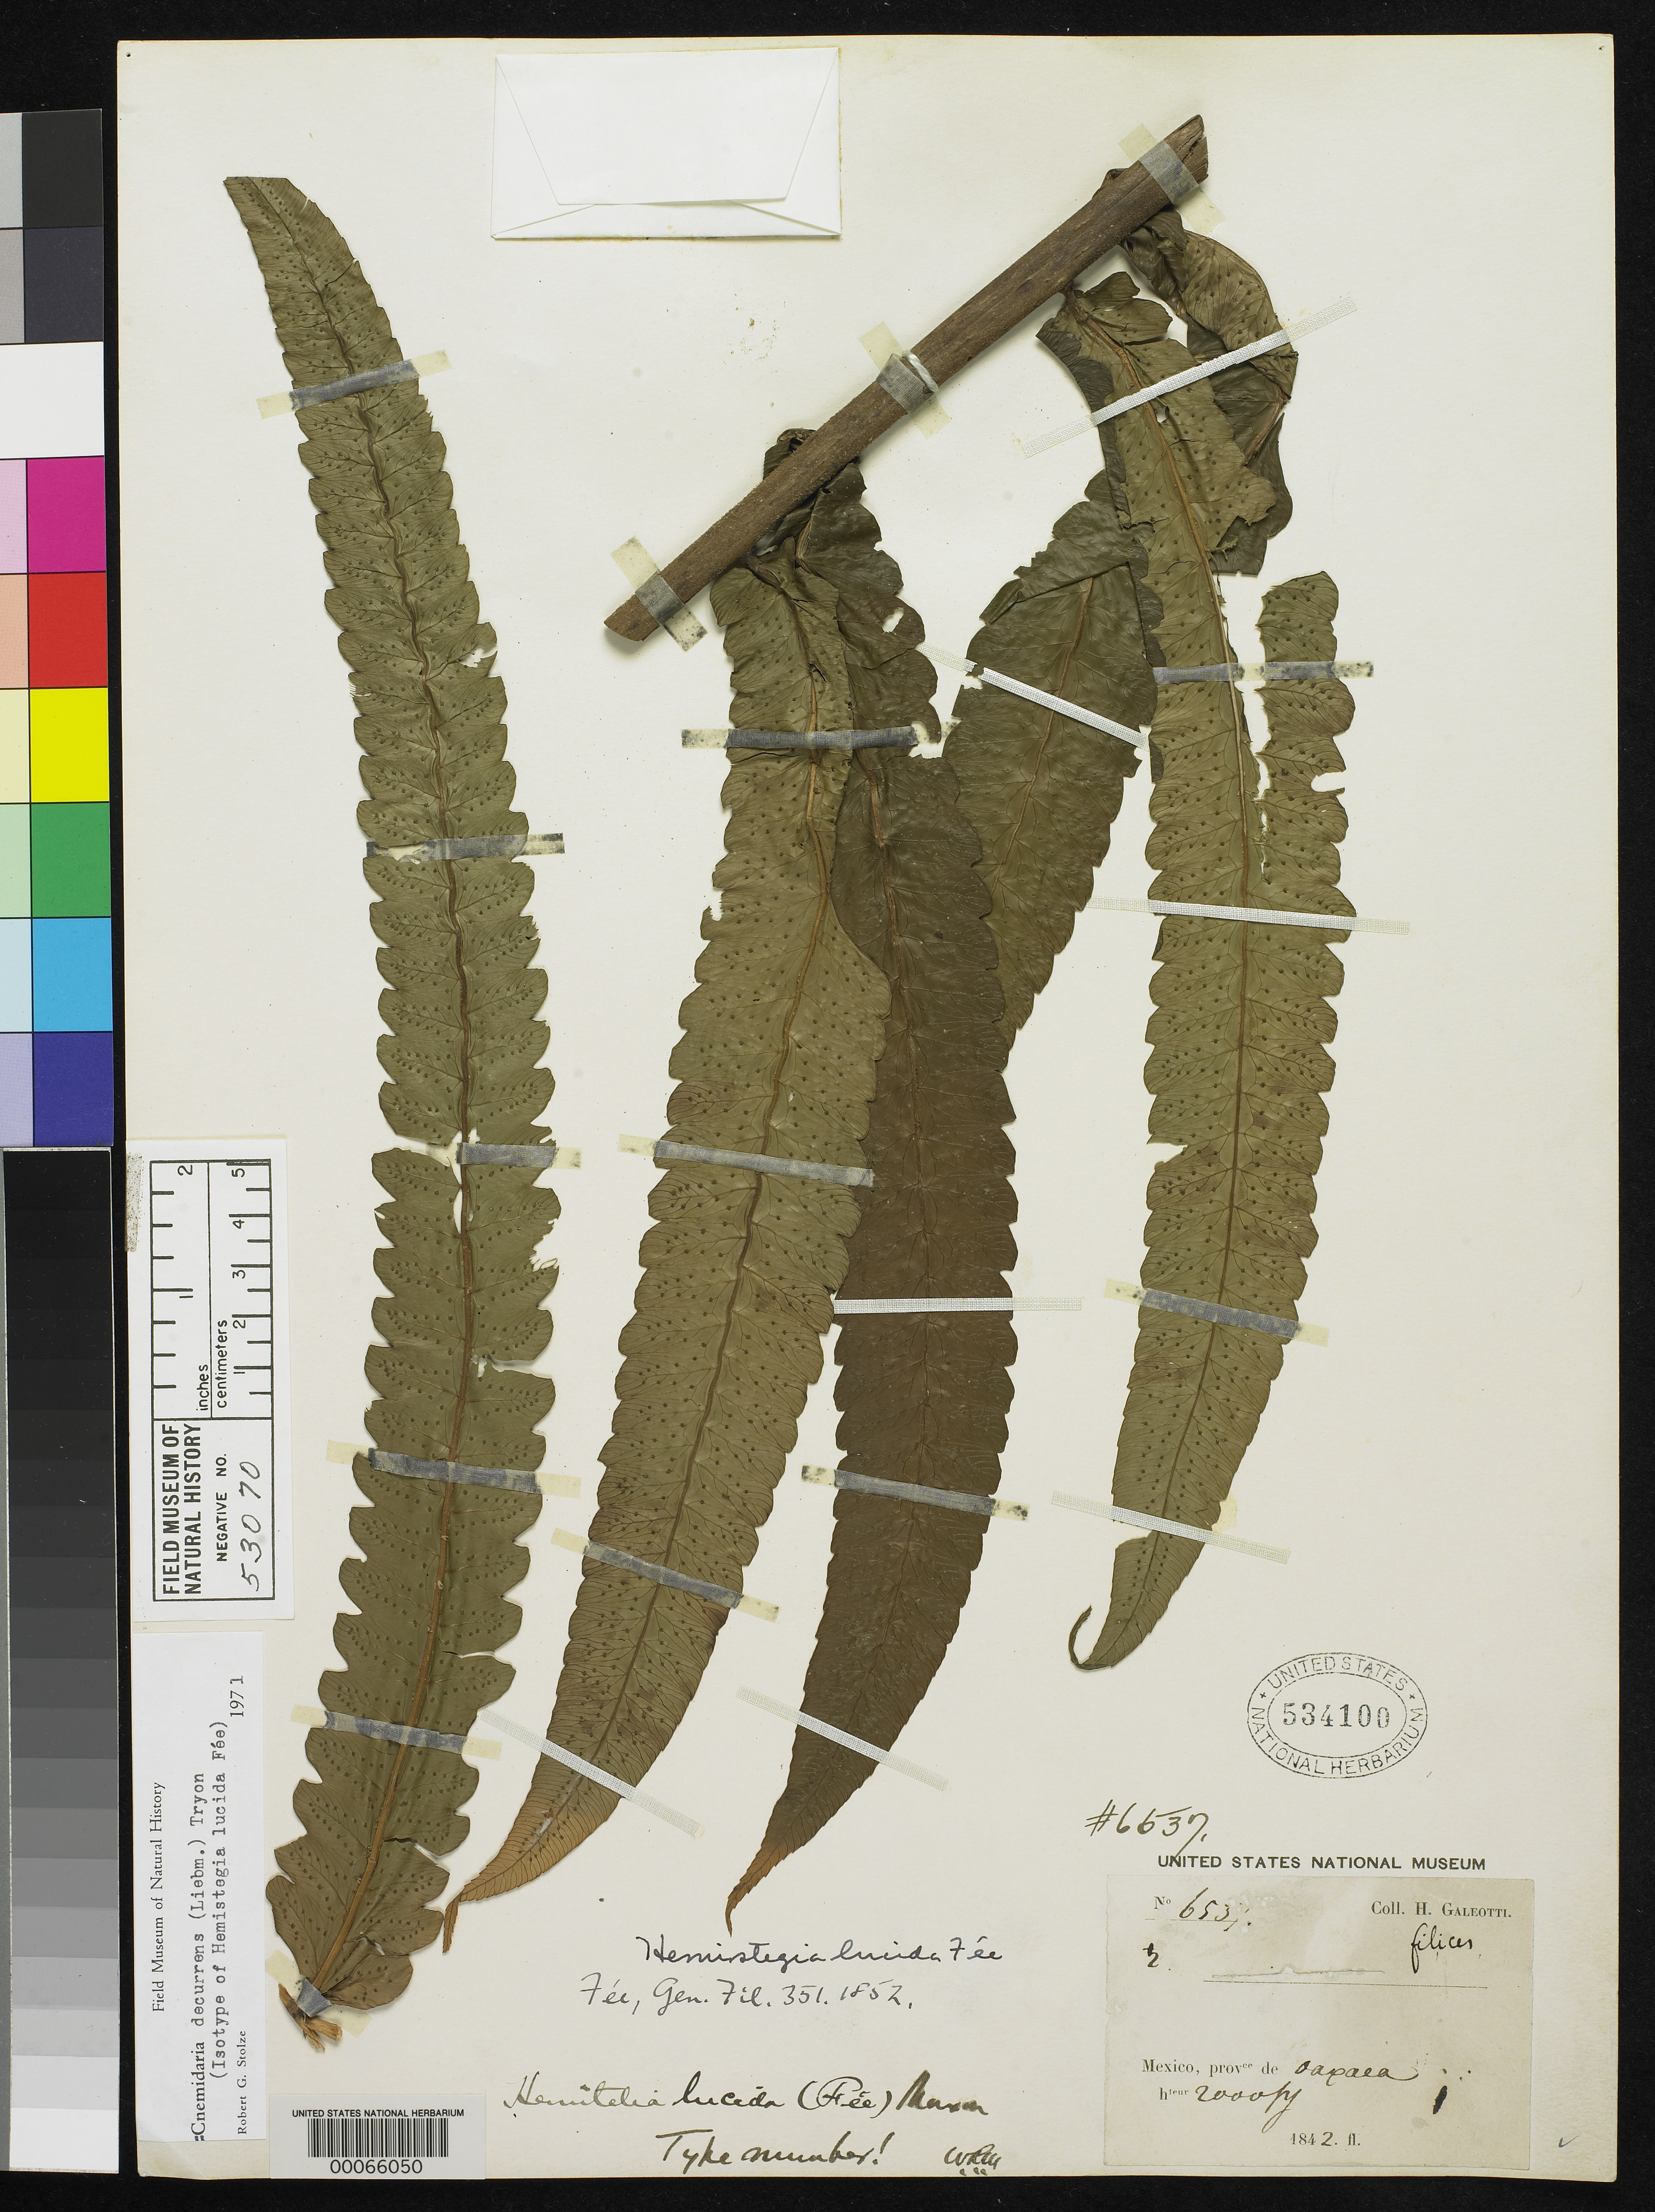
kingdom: Plantae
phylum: Tracheophyta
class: Polypodiopsida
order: Cyatheales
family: Cyatheaceae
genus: Hemistegia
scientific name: Hemistegia lucida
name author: Fée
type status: Type Collection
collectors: H. G. Galeotti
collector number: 6537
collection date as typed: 1842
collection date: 1842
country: Mexico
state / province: Oaxaca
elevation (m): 610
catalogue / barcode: US 534100